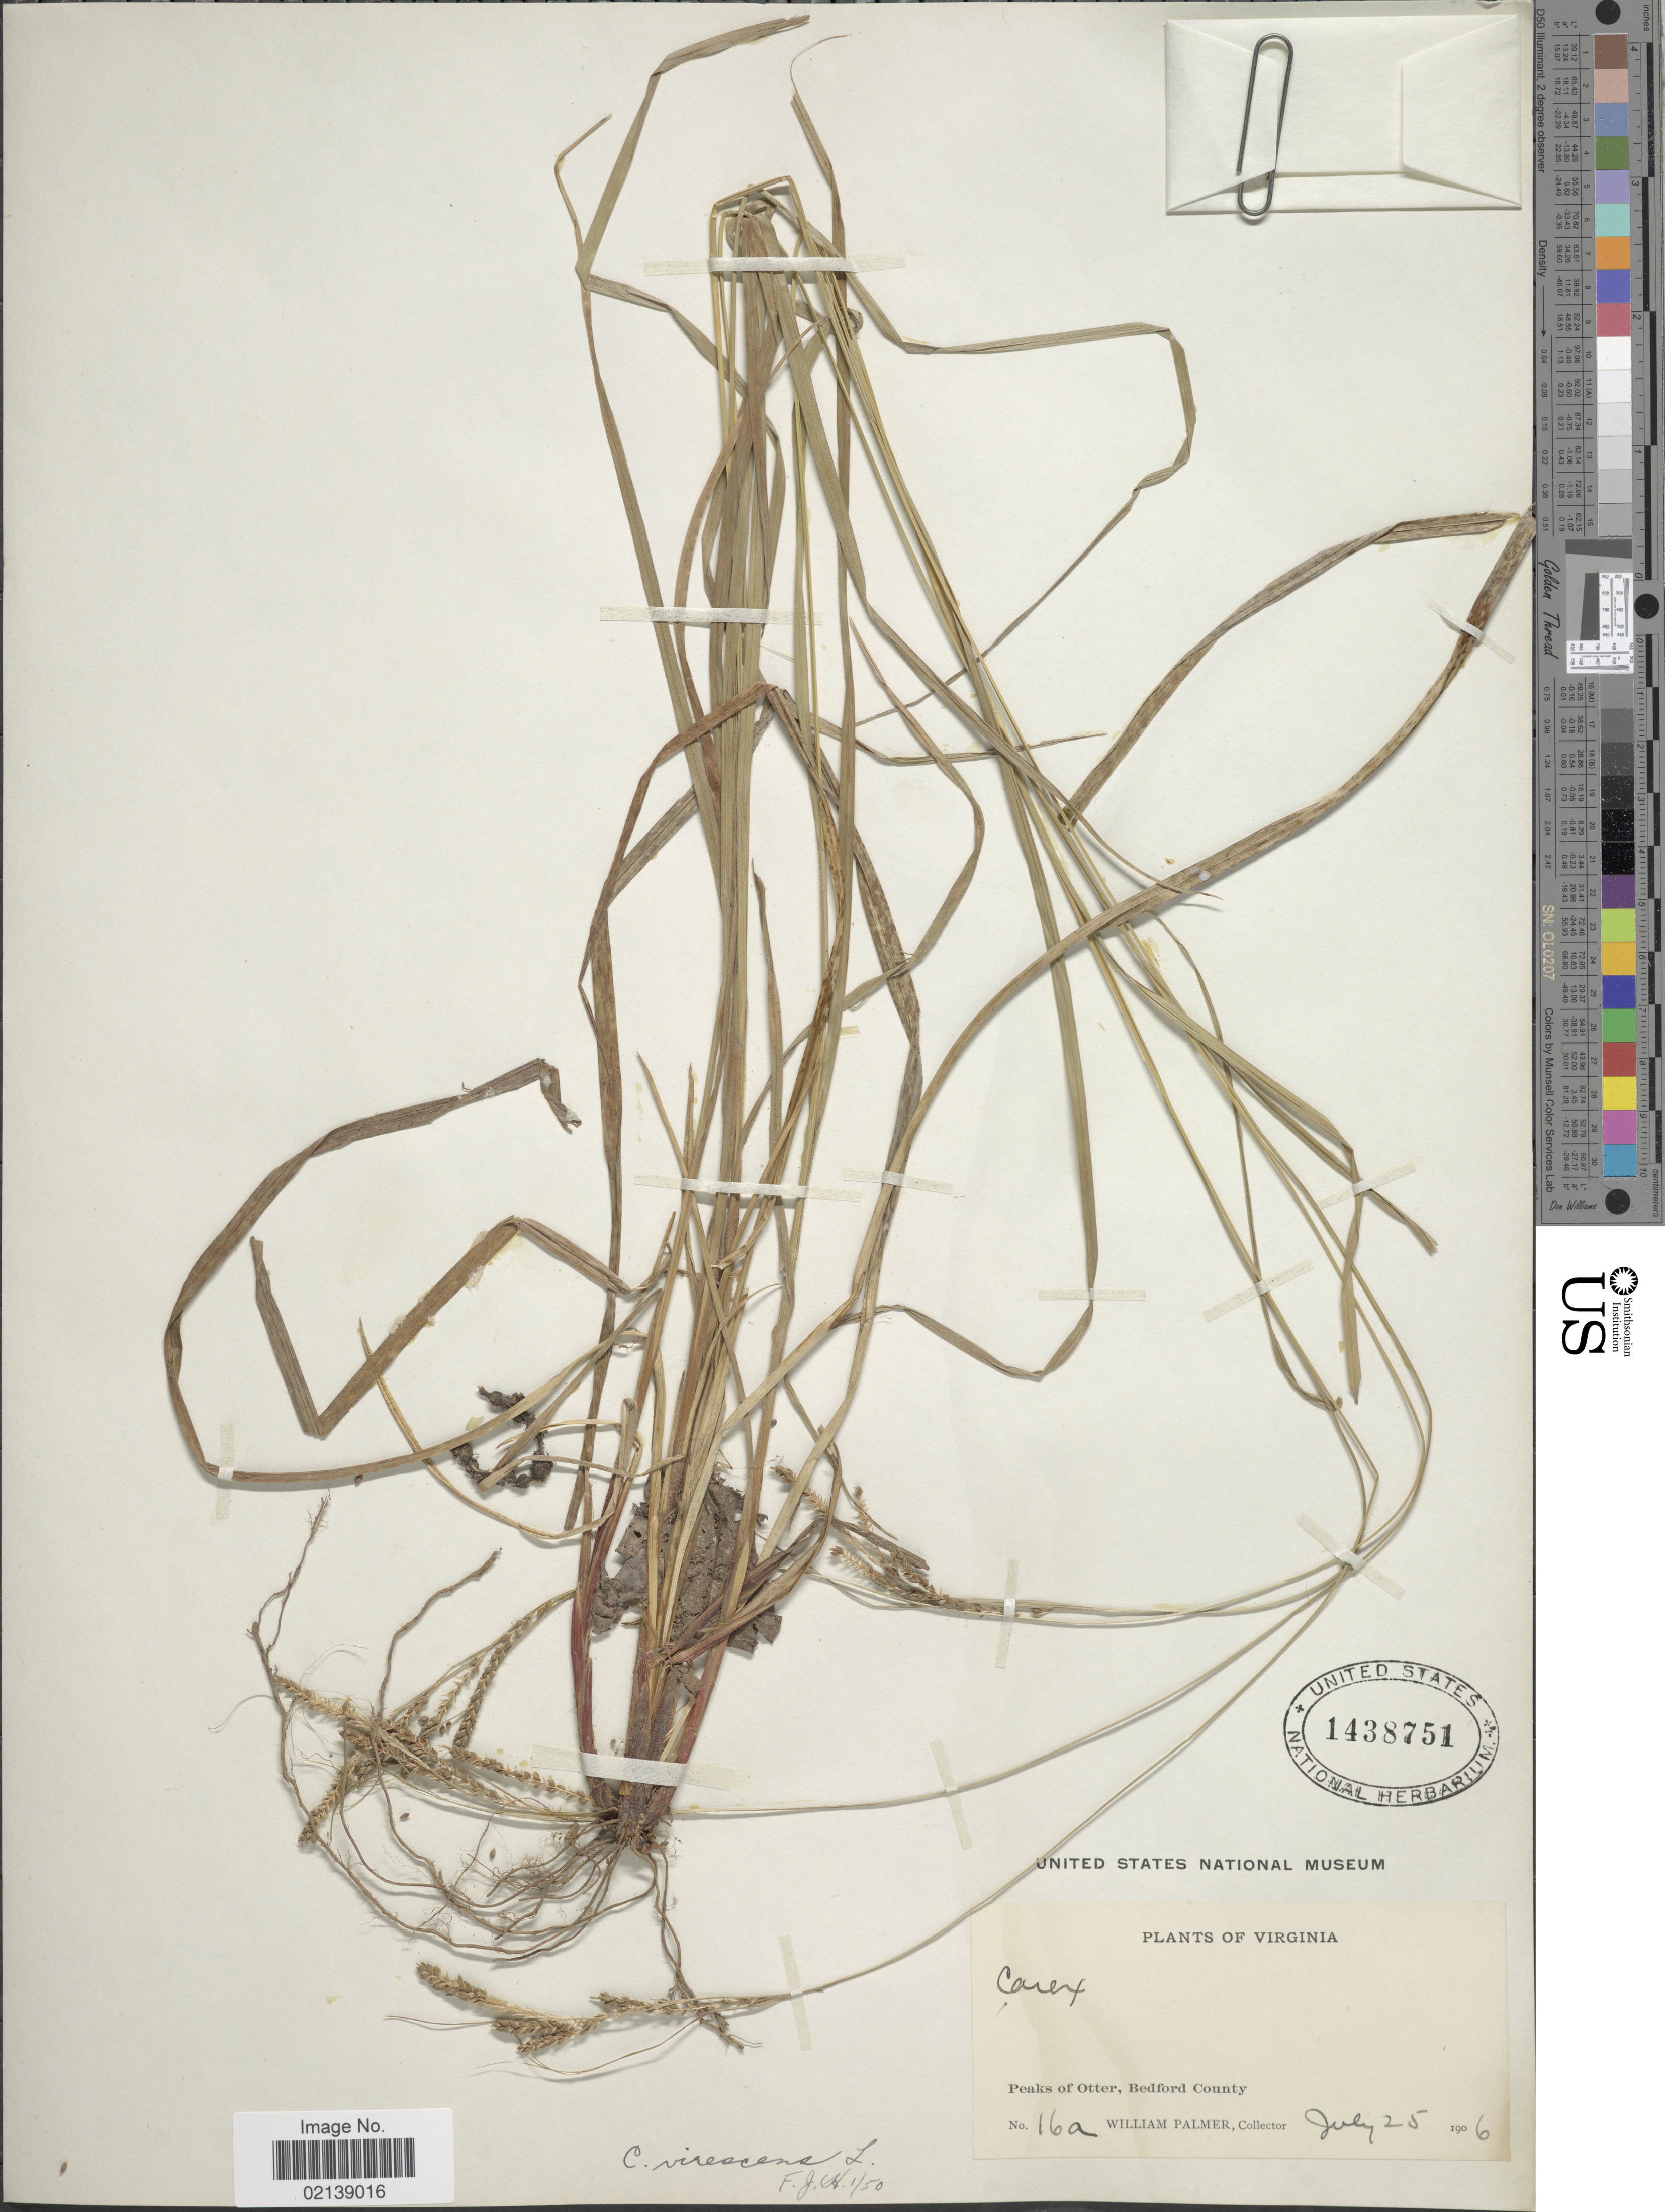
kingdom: Plantae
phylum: Tracheophyta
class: Liliopsida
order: Poales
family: Cyperaceae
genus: Carex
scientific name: Carex virescens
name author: Muhl. ex Willd.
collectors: W. Palmer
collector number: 16a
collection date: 1906-07-25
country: United States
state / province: Virginia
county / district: Bedford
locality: Peaks of Otter, Bedford County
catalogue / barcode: US 1438751